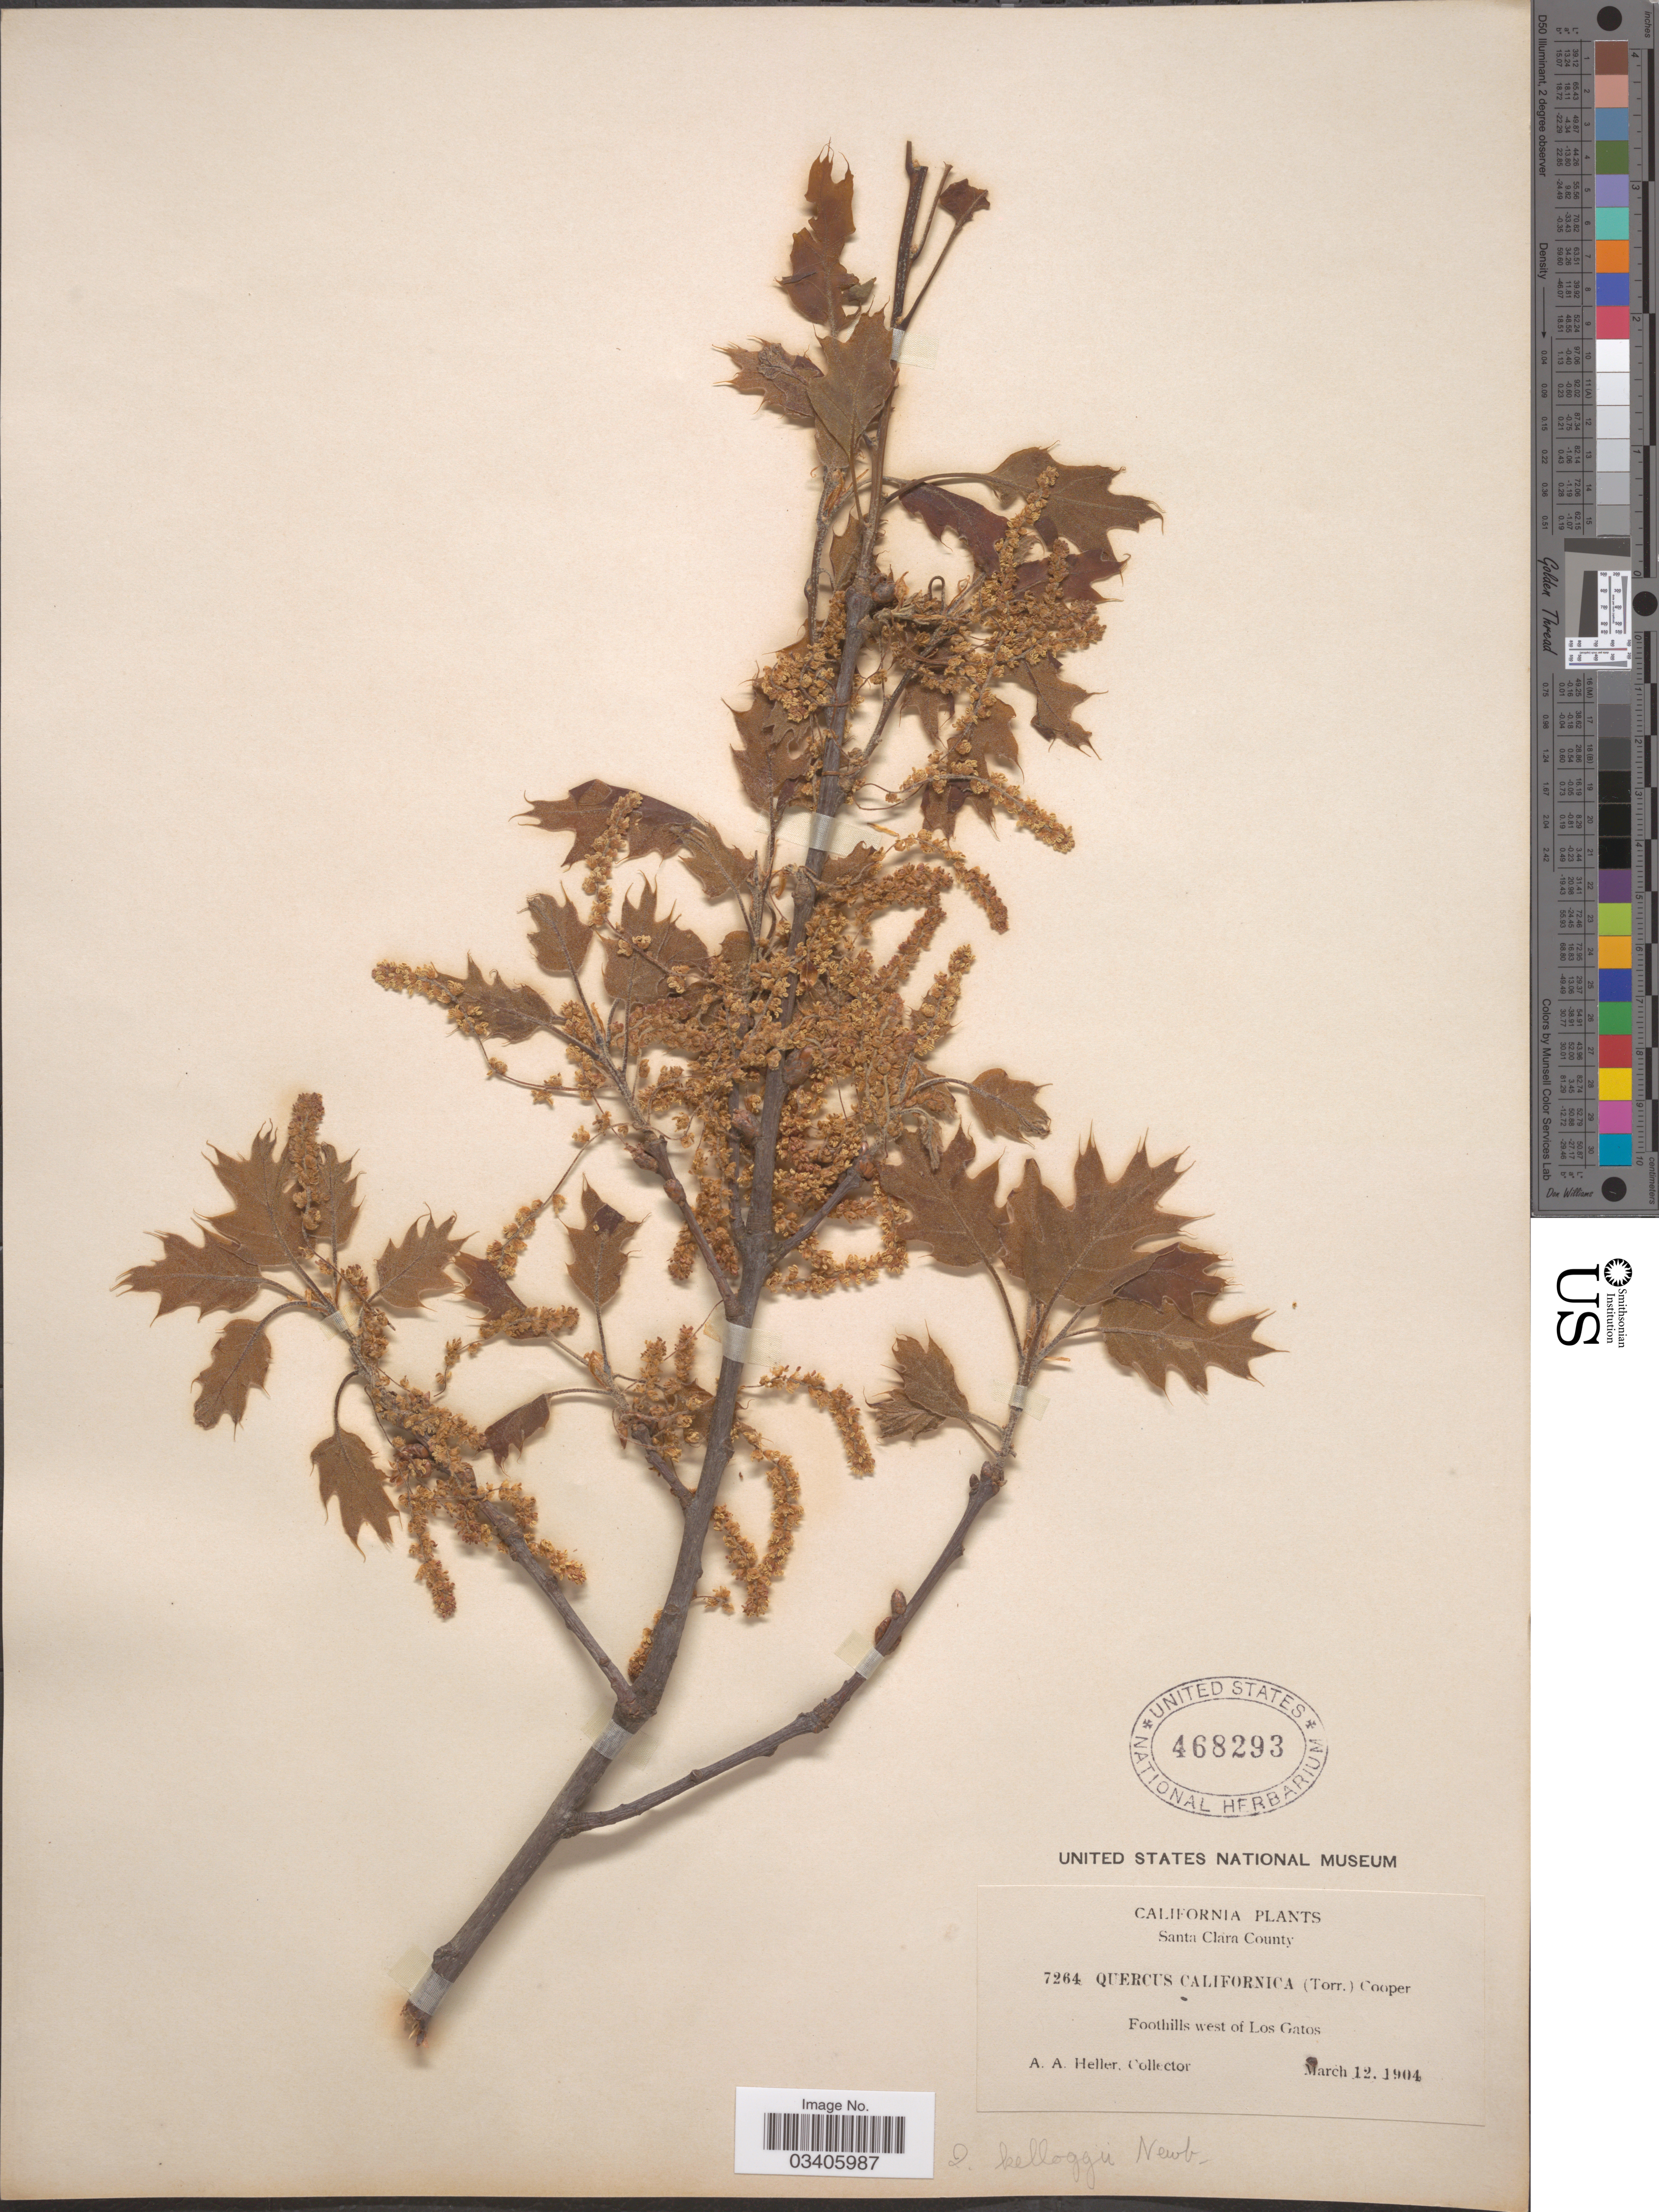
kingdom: Plantae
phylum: Tracheophyta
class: Magnoliopsida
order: Fagales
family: Fagaceae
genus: Quercus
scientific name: Quercus kelloggii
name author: Newb.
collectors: A. A. Heller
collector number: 7264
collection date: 1904-03-12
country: United States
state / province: California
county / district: Santa Clara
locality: Santa Clara County. Foothills west of Los Gatos.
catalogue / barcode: US 468293